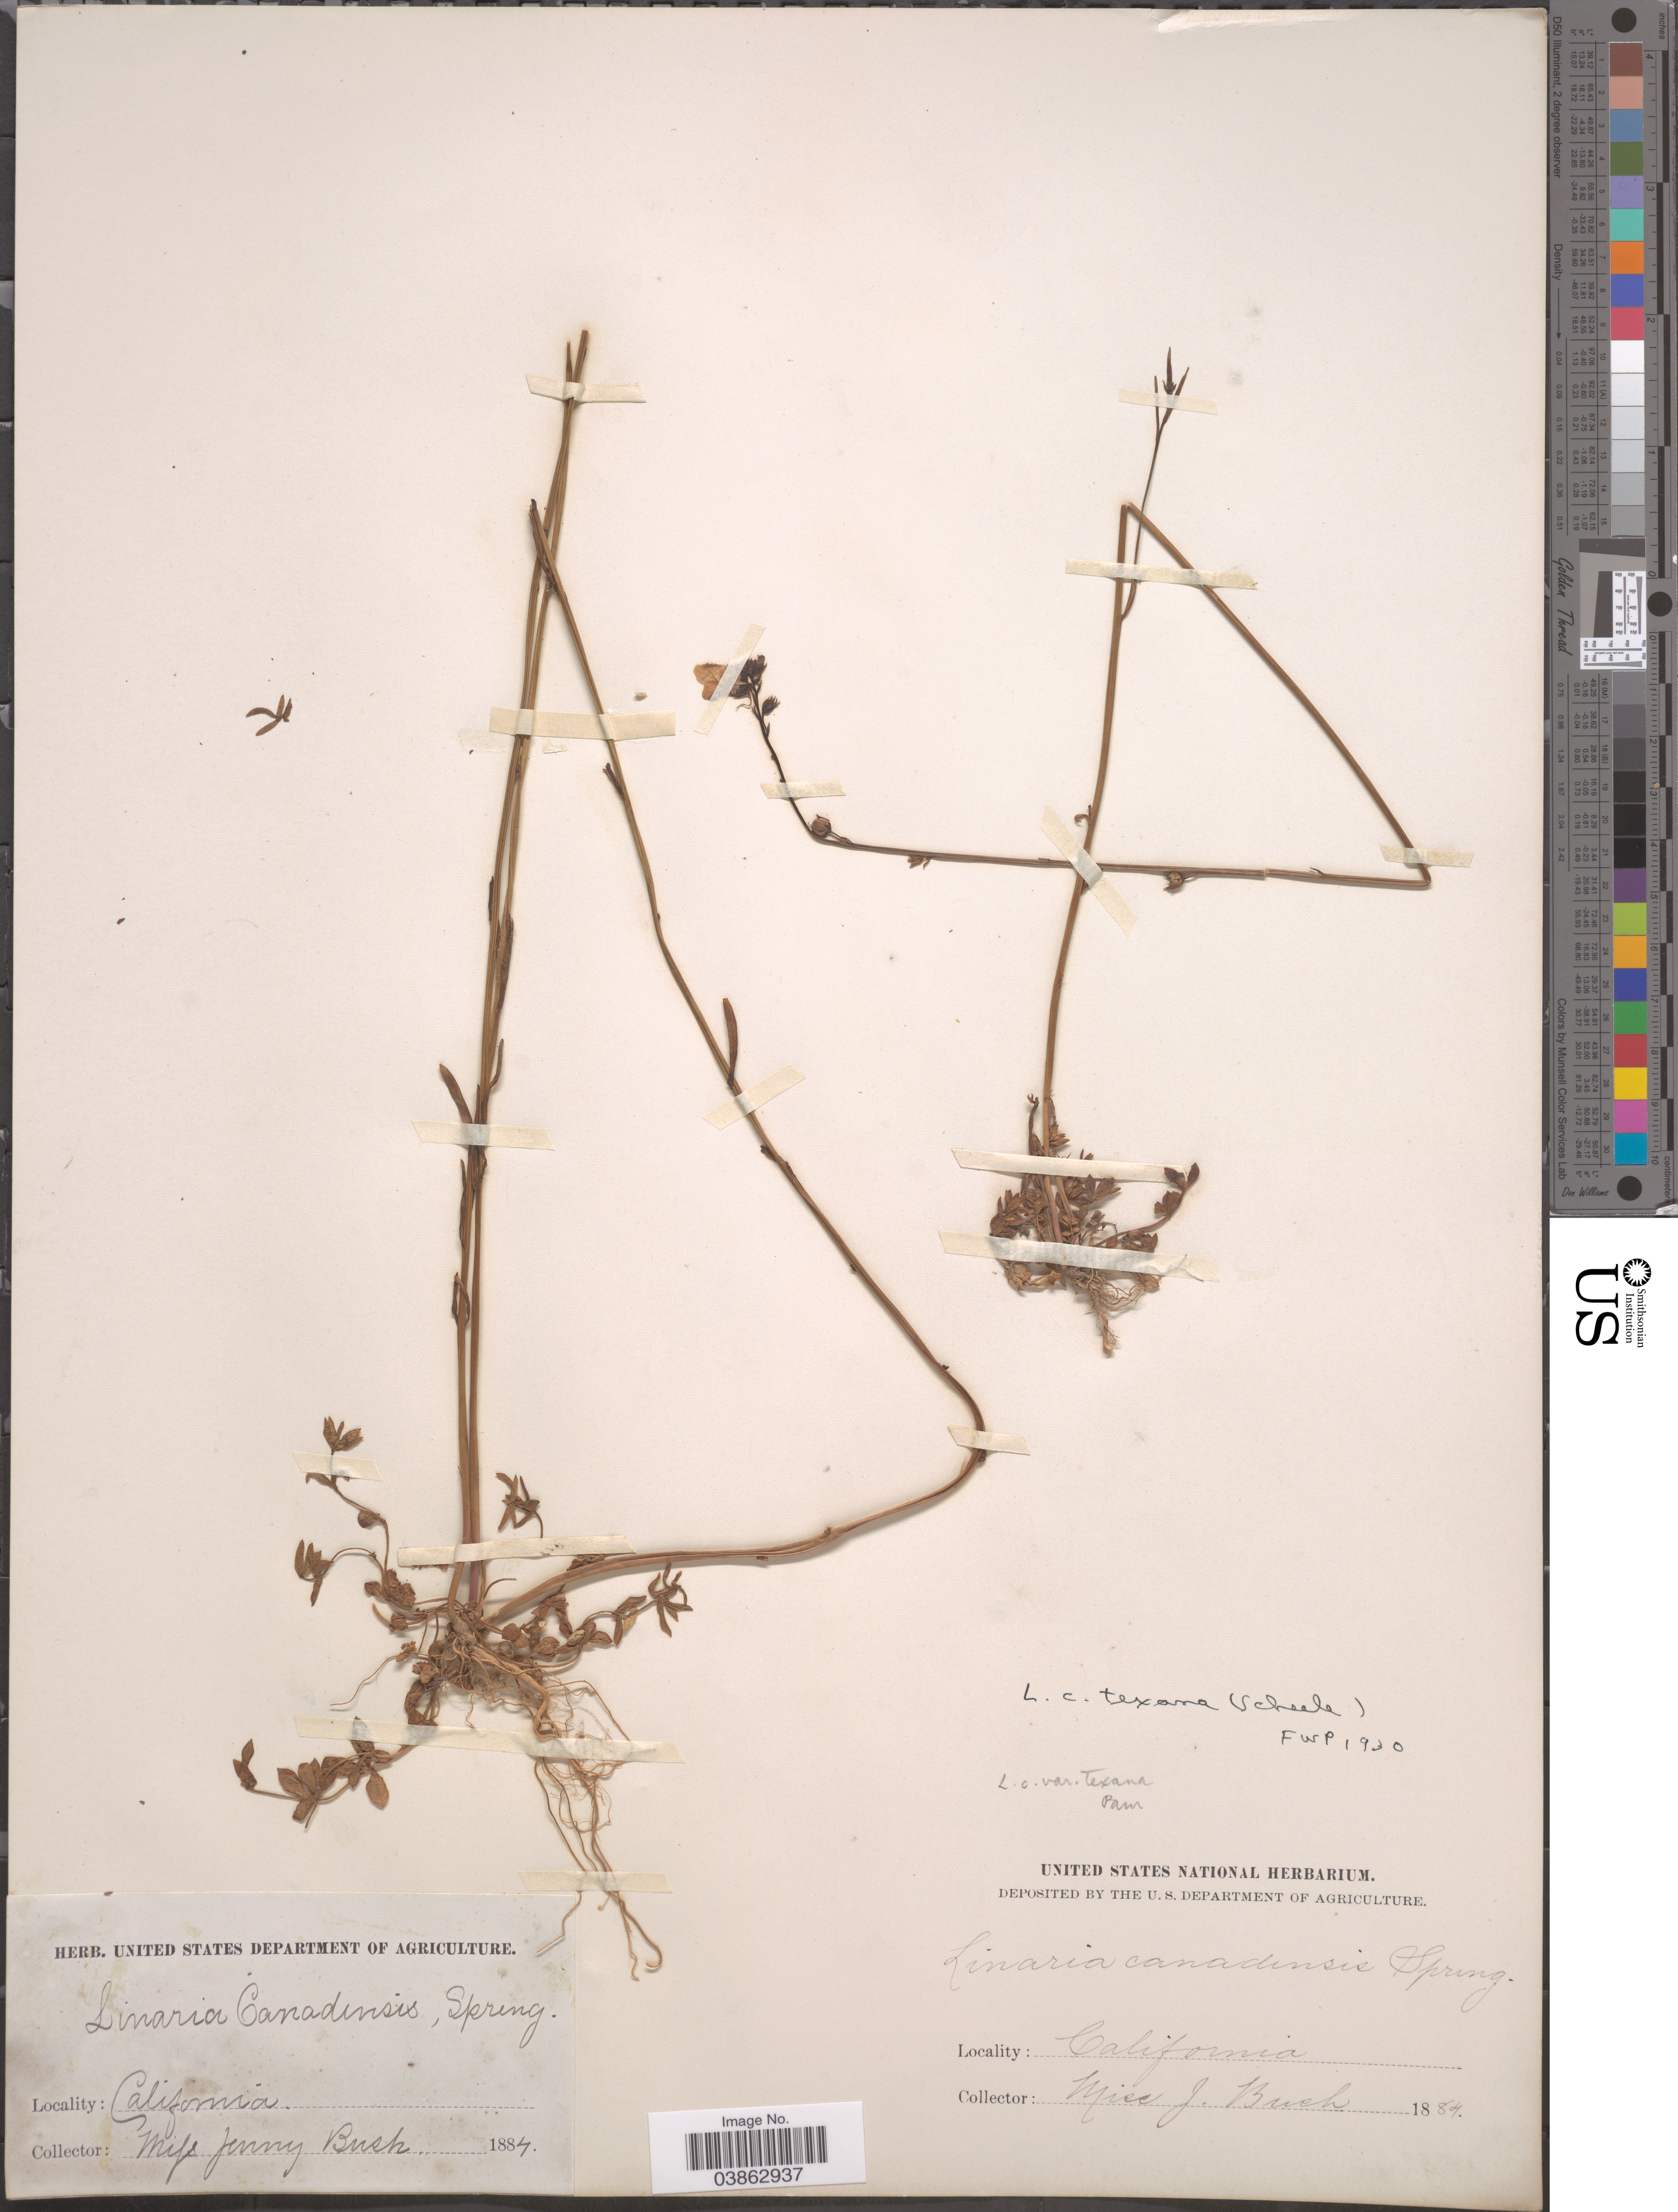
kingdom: Plantae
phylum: Tracheophyta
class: Magnoliopsida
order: Lamiales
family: Plantaginaceae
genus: Linaria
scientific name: Linaria texana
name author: Scheele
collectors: J. Bush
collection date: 1884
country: United States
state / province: California